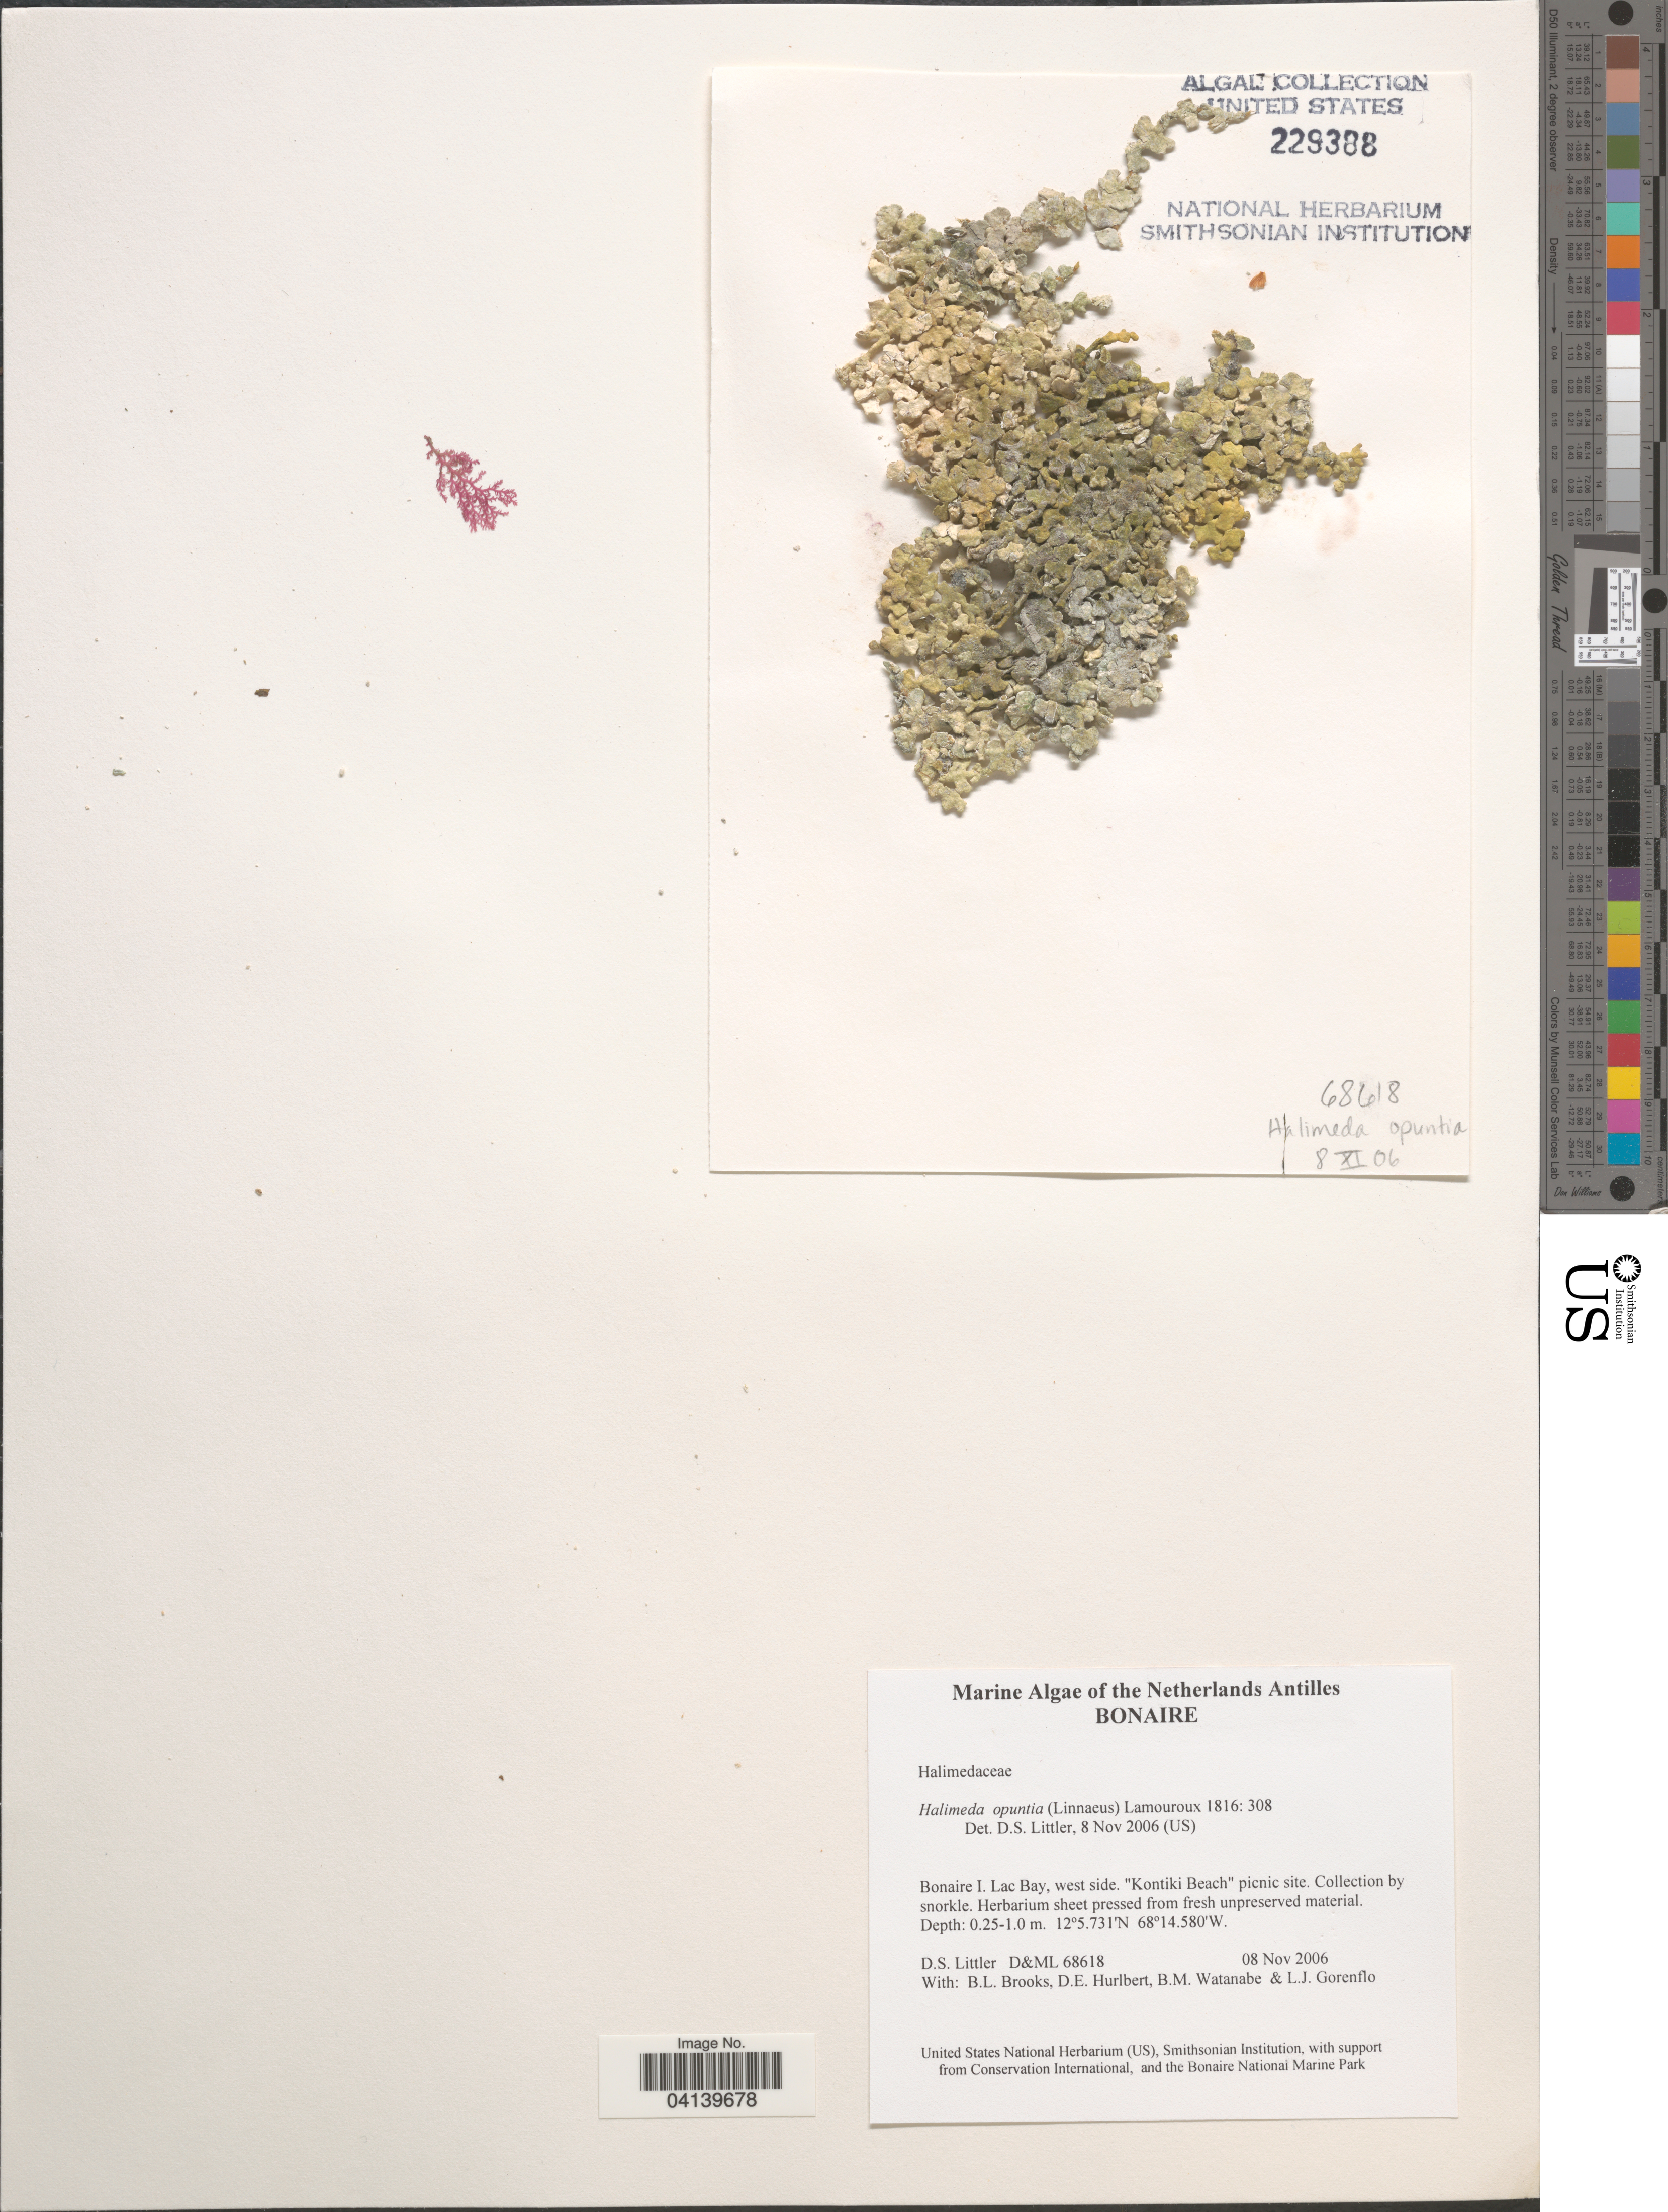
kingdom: Plantae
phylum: Chlorophyta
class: Ulvophyceae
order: Bryopsidales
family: Halimedaceae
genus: Halimeda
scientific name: Halimeda opuntia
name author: (L.) J.V.Lamouroux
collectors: D. S. Littler, B. Brooks, D. Hurlbert, B. Watanabe & L. Gorenflo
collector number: D&ML 68618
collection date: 2006-11-08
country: Netherlands Antilles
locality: Bonaire. Bonaire I. Lac Bay, west side. "Kontiki Beach" picnic site.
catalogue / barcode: US 229388